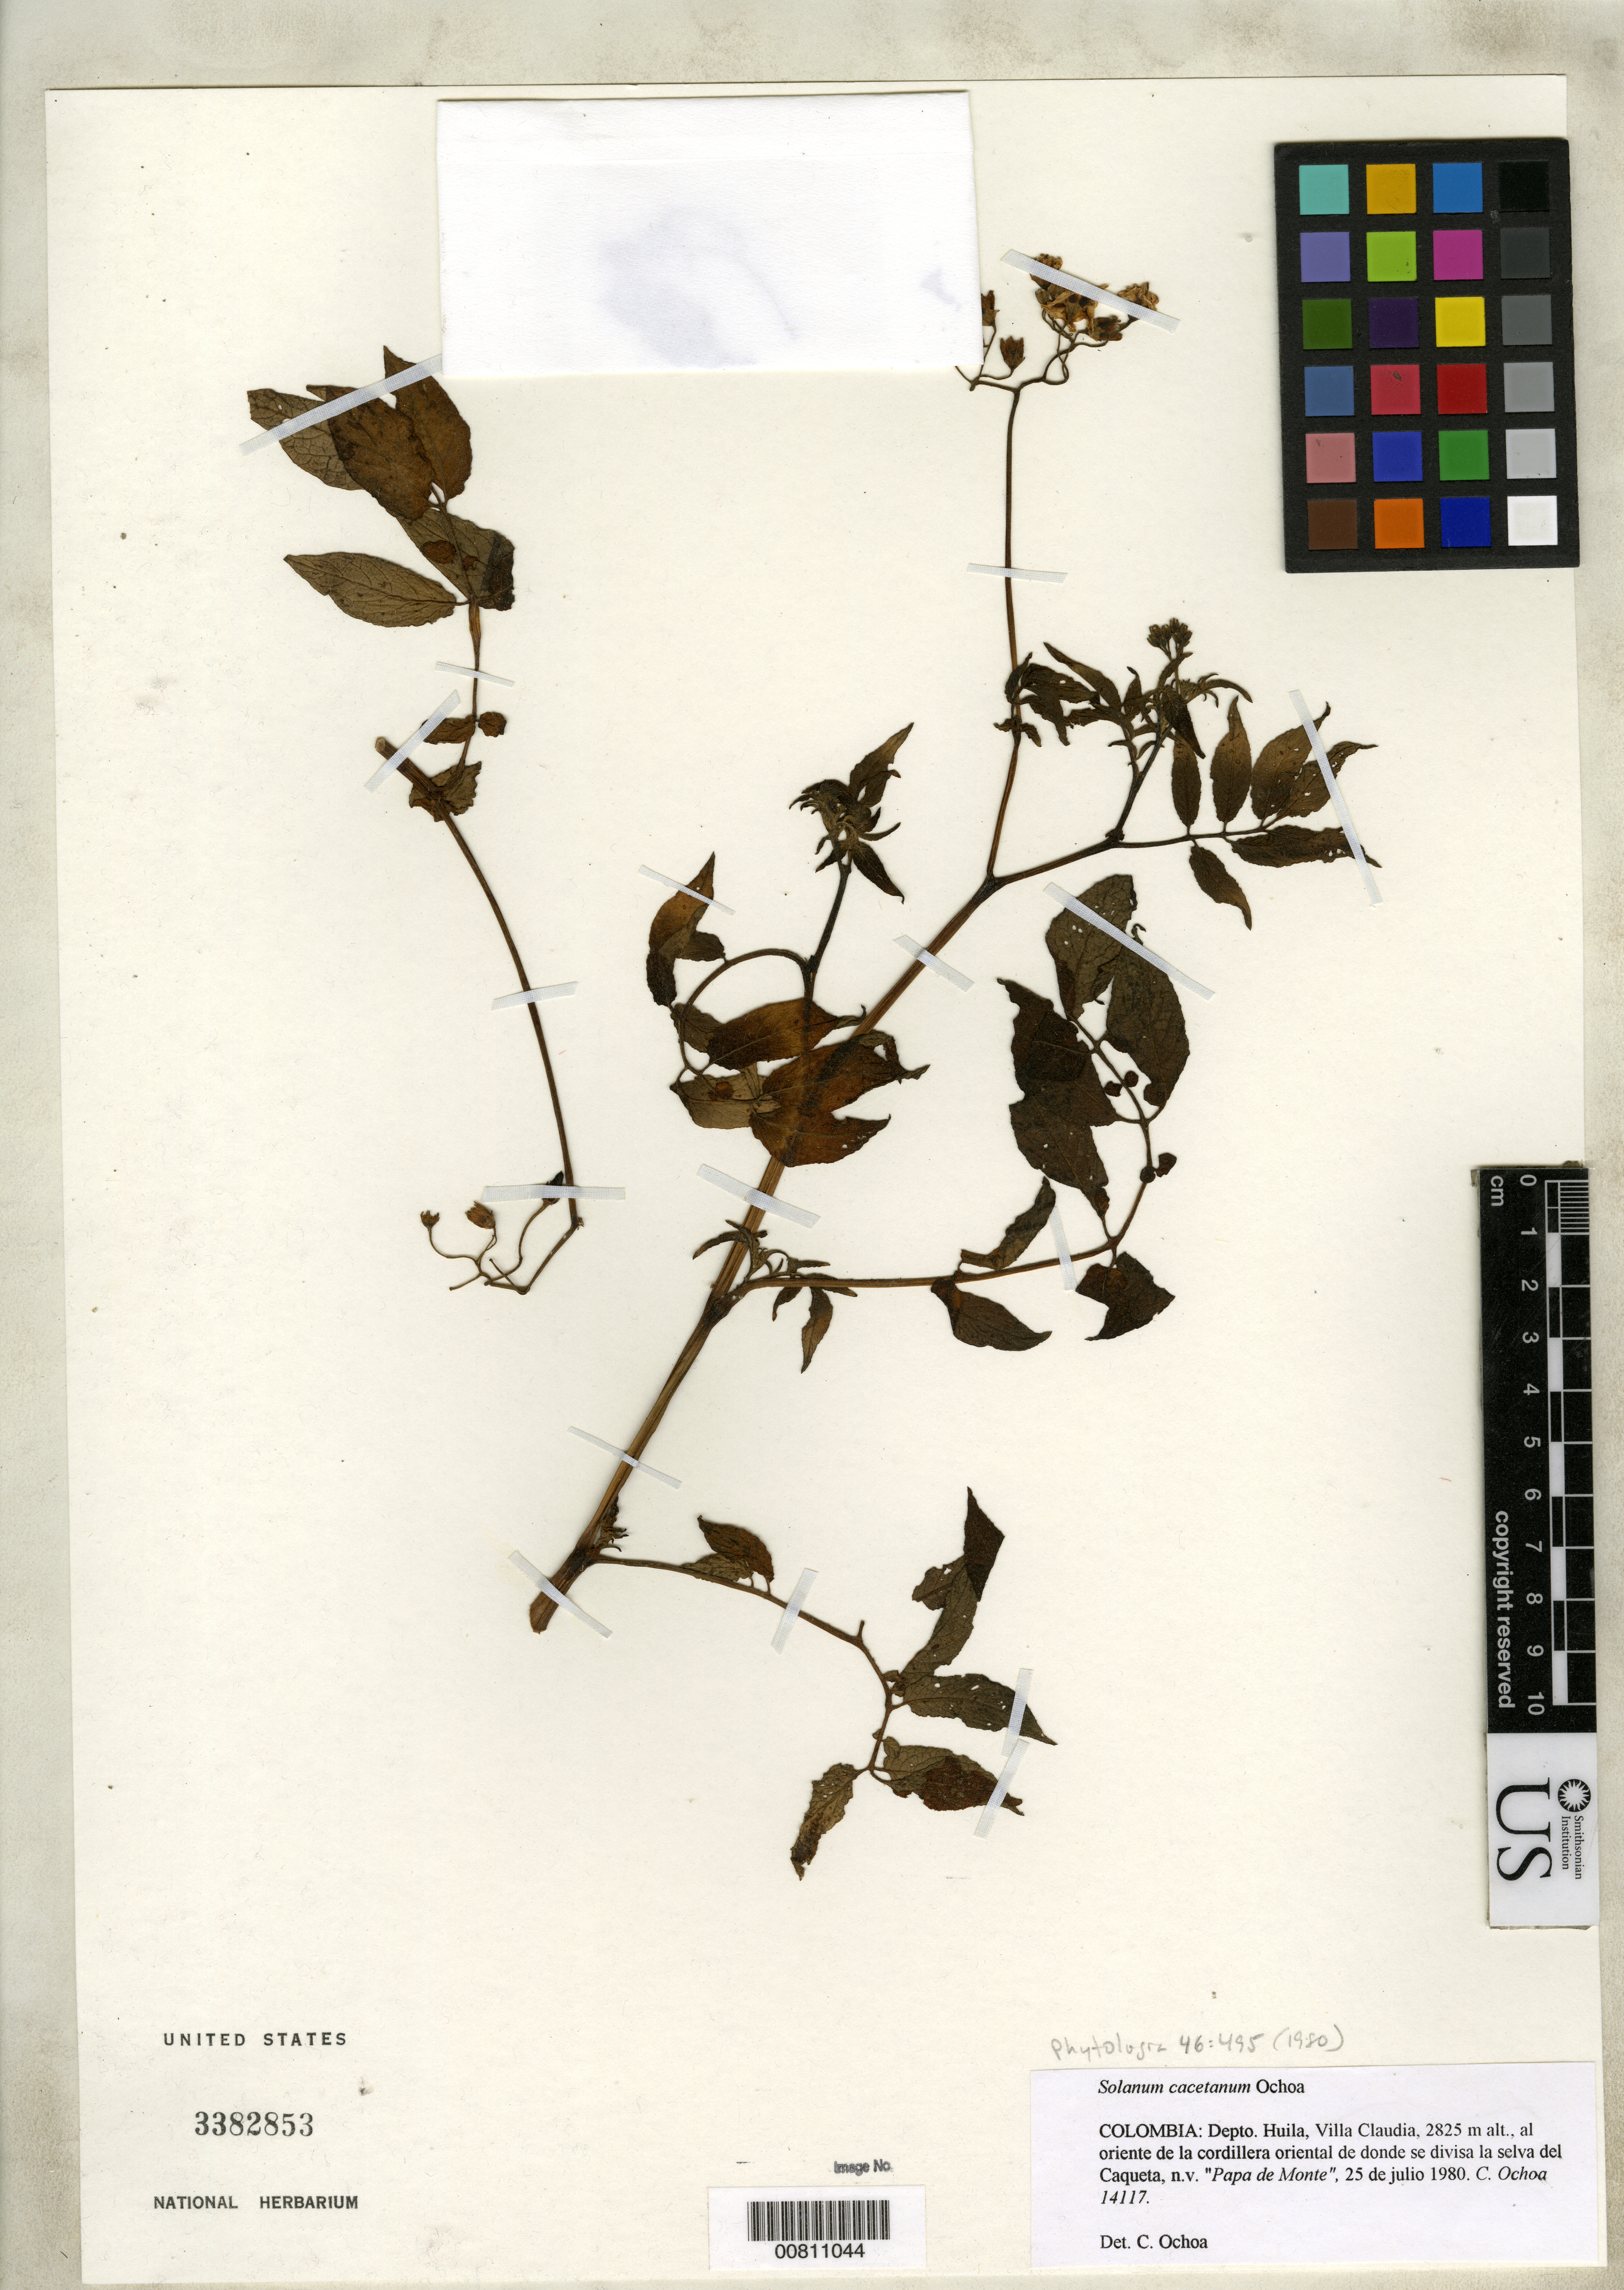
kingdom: Plantae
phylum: Tracheophyta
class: Magnoliopsida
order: Solanales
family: Solanaceae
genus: Solanum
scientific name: Solanum cacetanum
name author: Ochoa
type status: Isotype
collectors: C. Ochoa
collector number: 14117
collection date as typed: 25 Jul 1980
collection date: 1980-07-25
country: Colombia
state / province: Huila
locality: Depto. Huila, Villa Claudia, al oriente de la cordillera oriental de donde se divisa la selva del Caqueta.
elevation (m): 2825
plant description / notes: Holotype in Herbarium Ochoanum.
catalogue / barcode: US 3382853